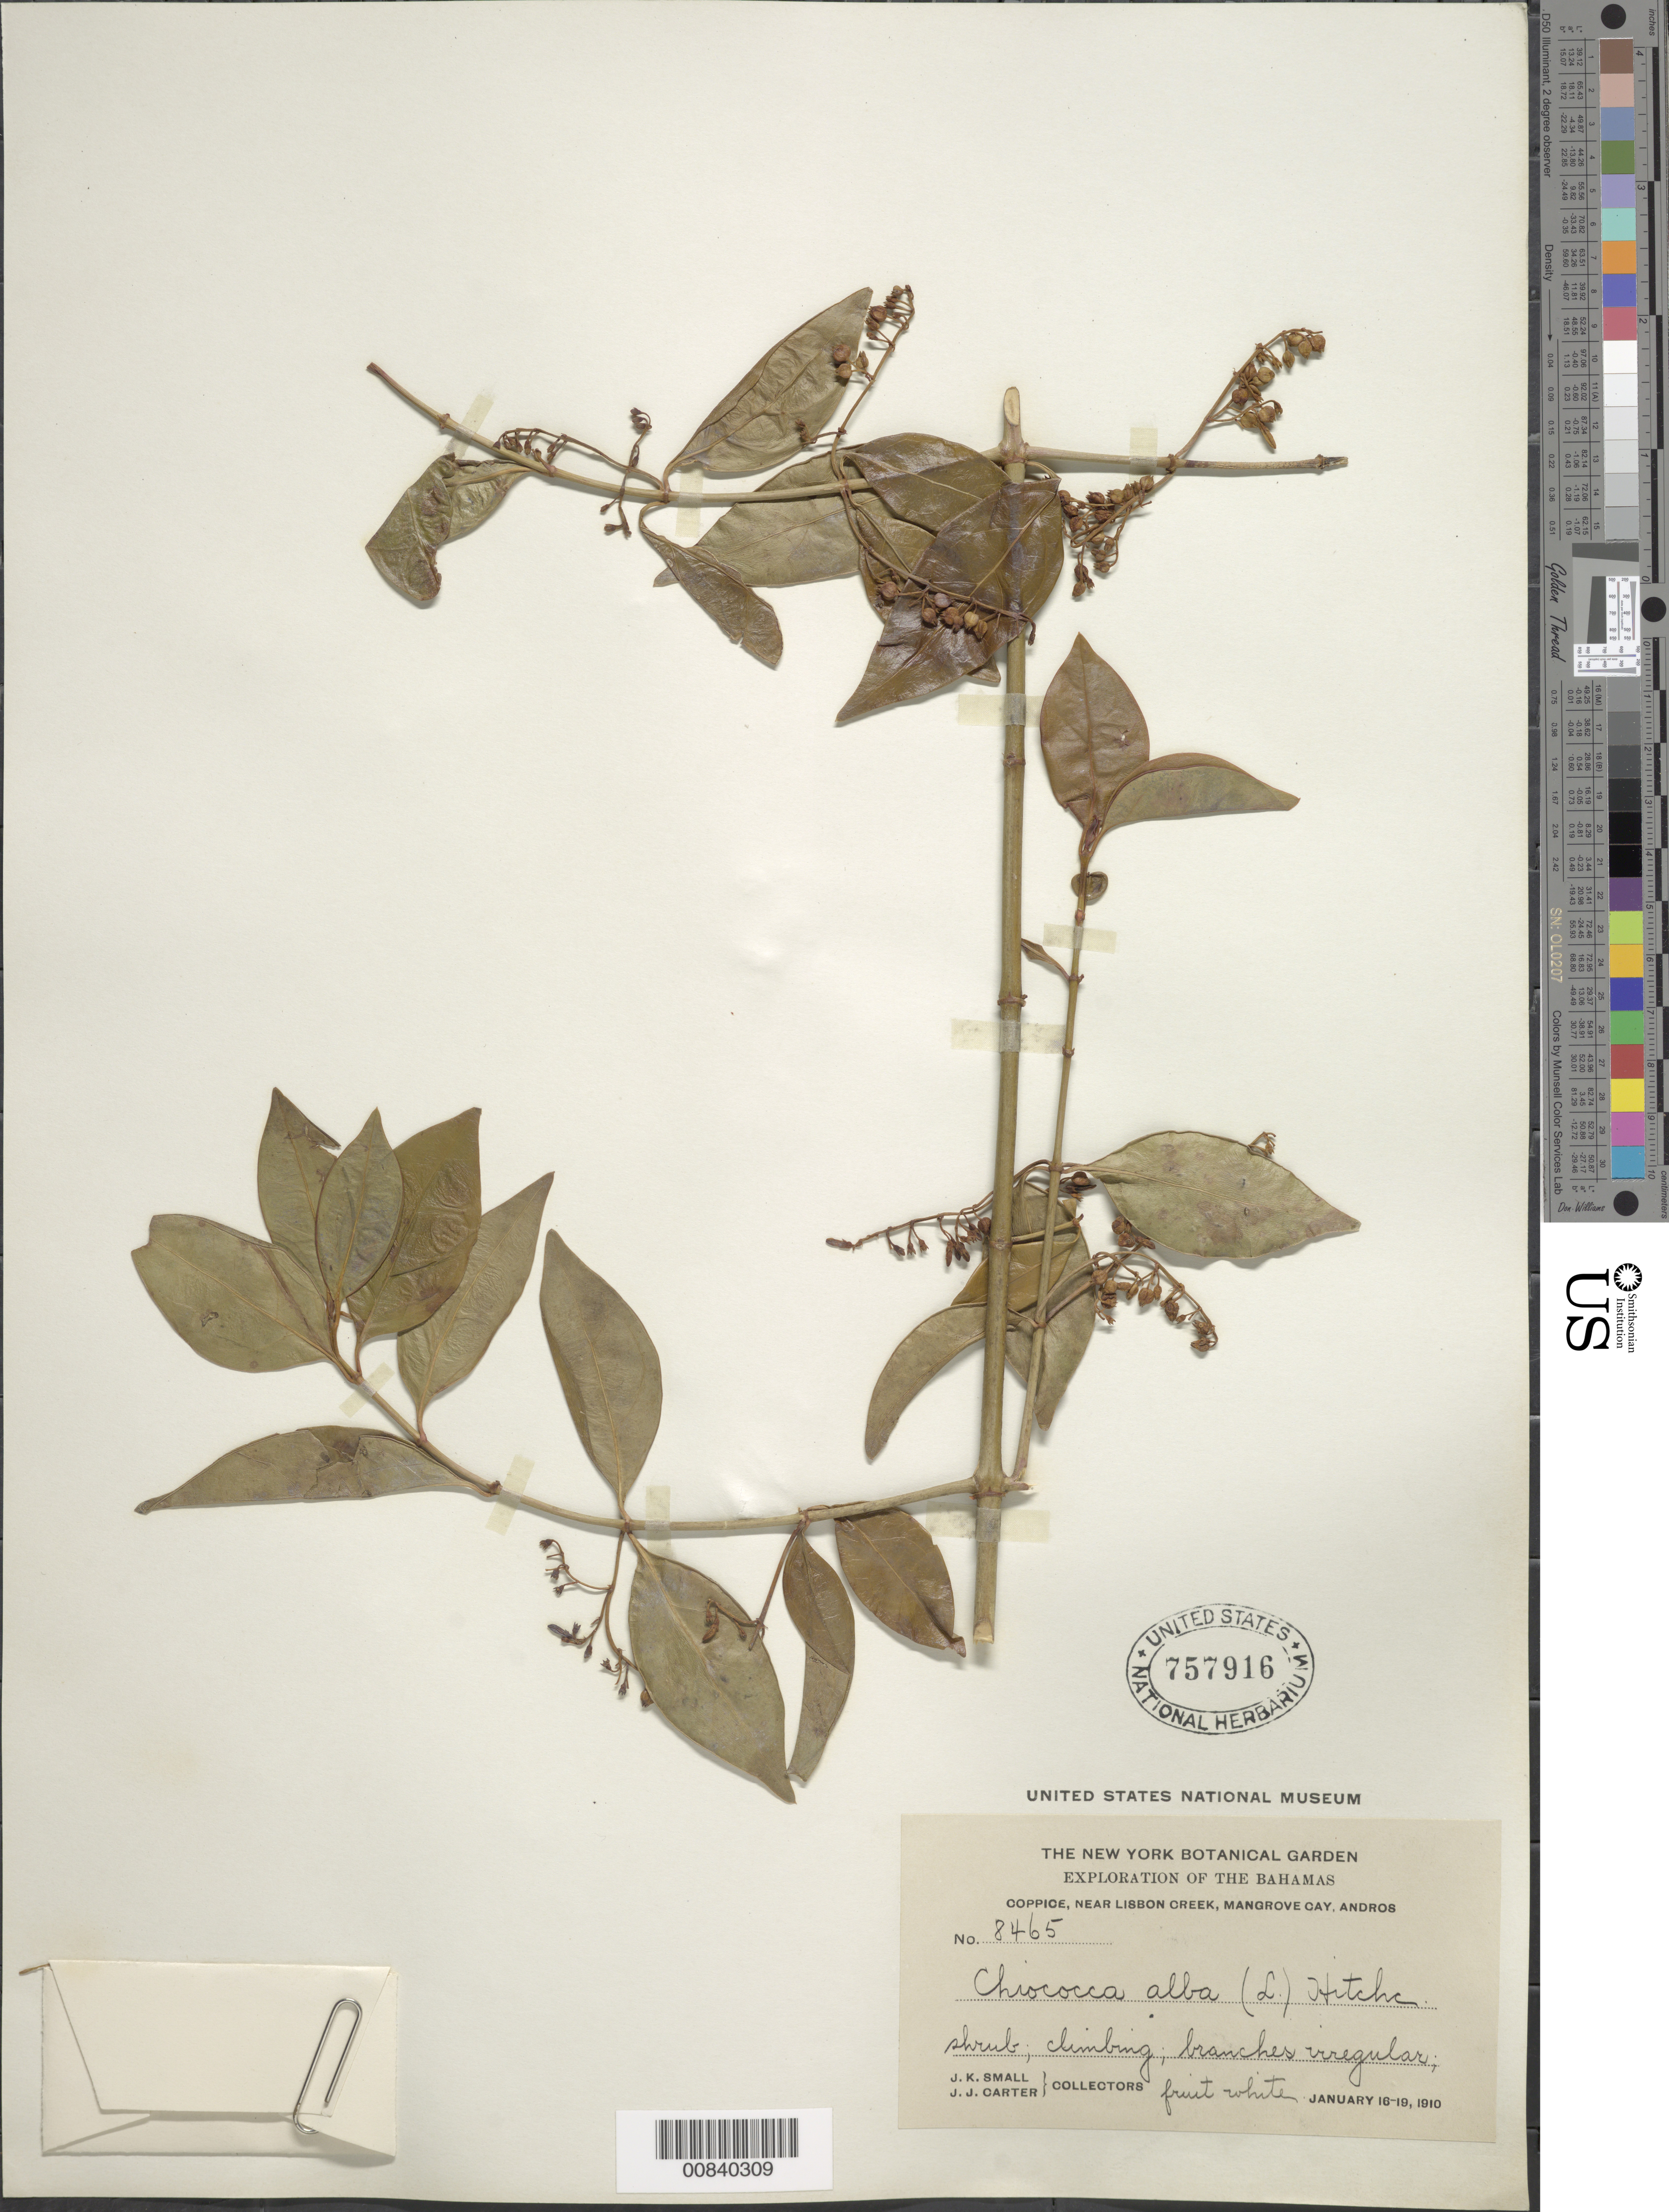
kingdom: Plantae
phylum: Tracheophyta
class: Magnoliopsida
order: Gentianales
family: Rubiaceae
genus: Chiococca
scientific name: Chiococca alba subsp. alba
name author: (L.) Hitchc.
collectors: J. K. Small & J. J. Carter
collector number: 8465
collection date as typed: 16 Jan 1910 to 19 Jan 1910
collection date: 1910-01-16/1910-01-19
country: Bahamas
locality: Near Lisbon Creek, Mangrove Cay, Andros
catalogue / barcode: US 757916